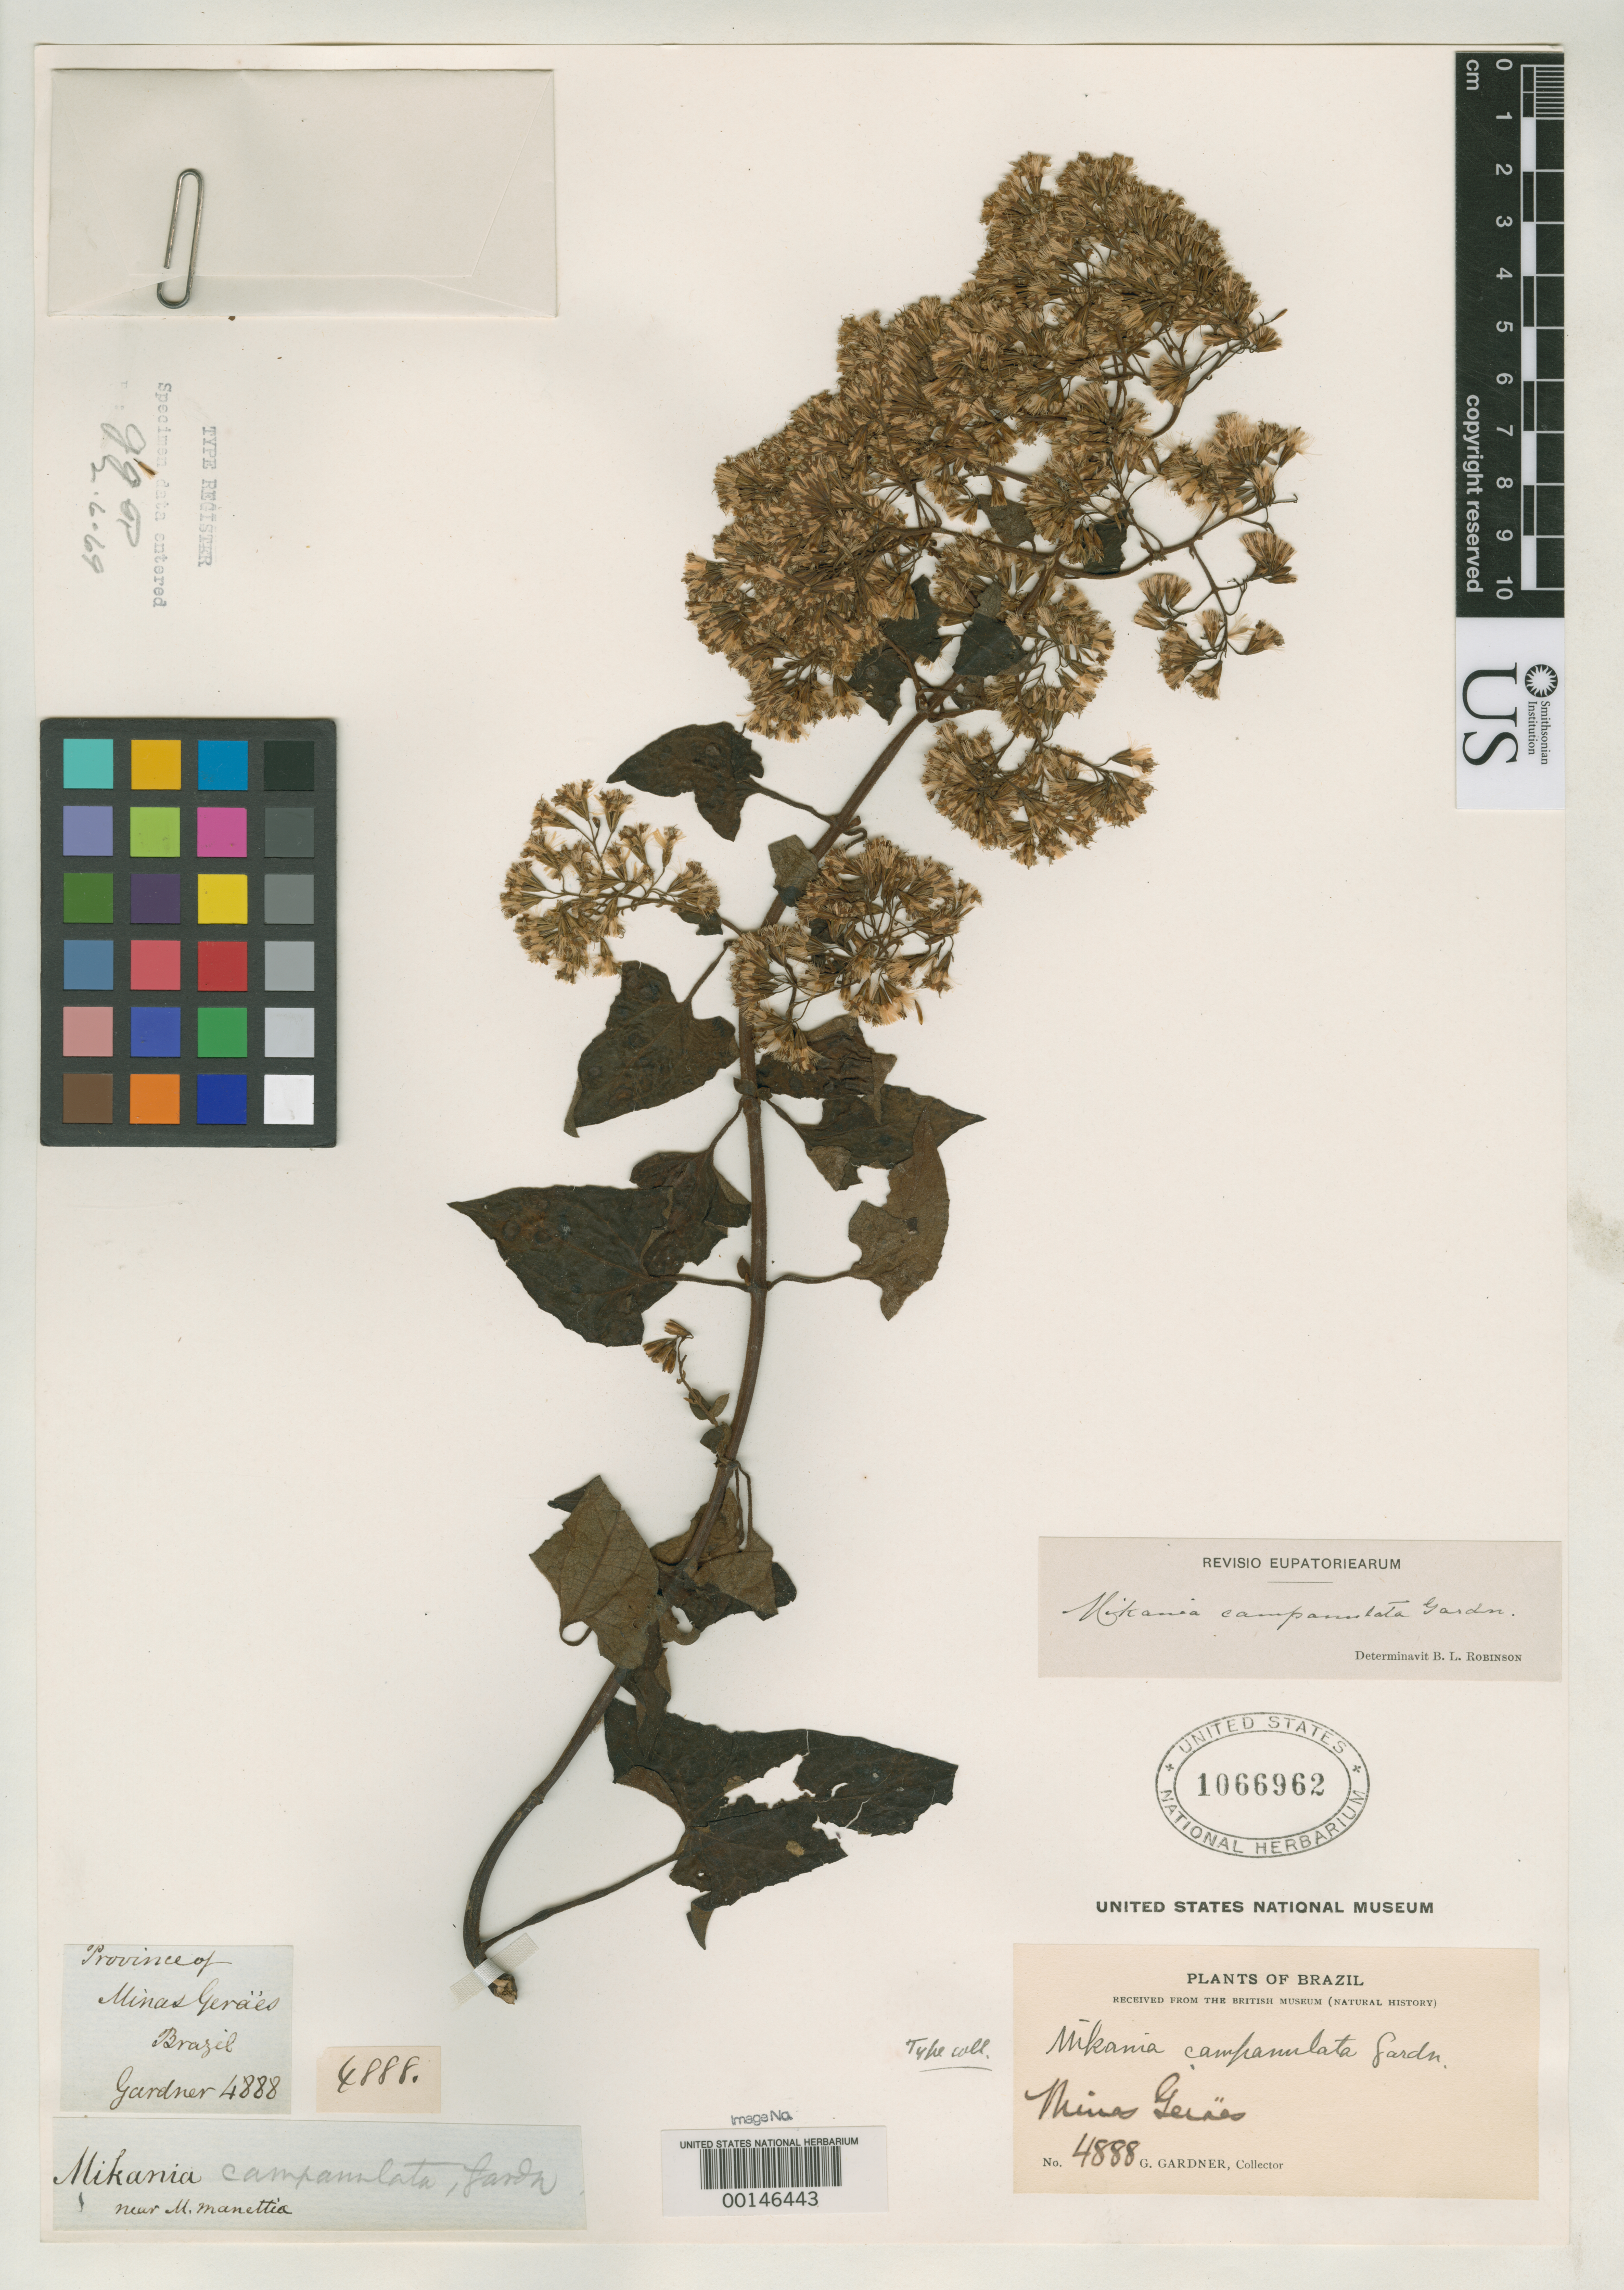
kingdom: Plantae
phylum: Tracheophyta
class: Magnoliopsida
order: Asterales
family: Asteraceae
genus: Mikania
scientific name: Mikania campanulata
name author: Gardner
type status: Isotype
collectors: G. Gardner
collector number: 4888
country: Brazil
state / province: Minas Gerais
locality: Ciudade do Serro.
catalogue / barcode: US 1066962